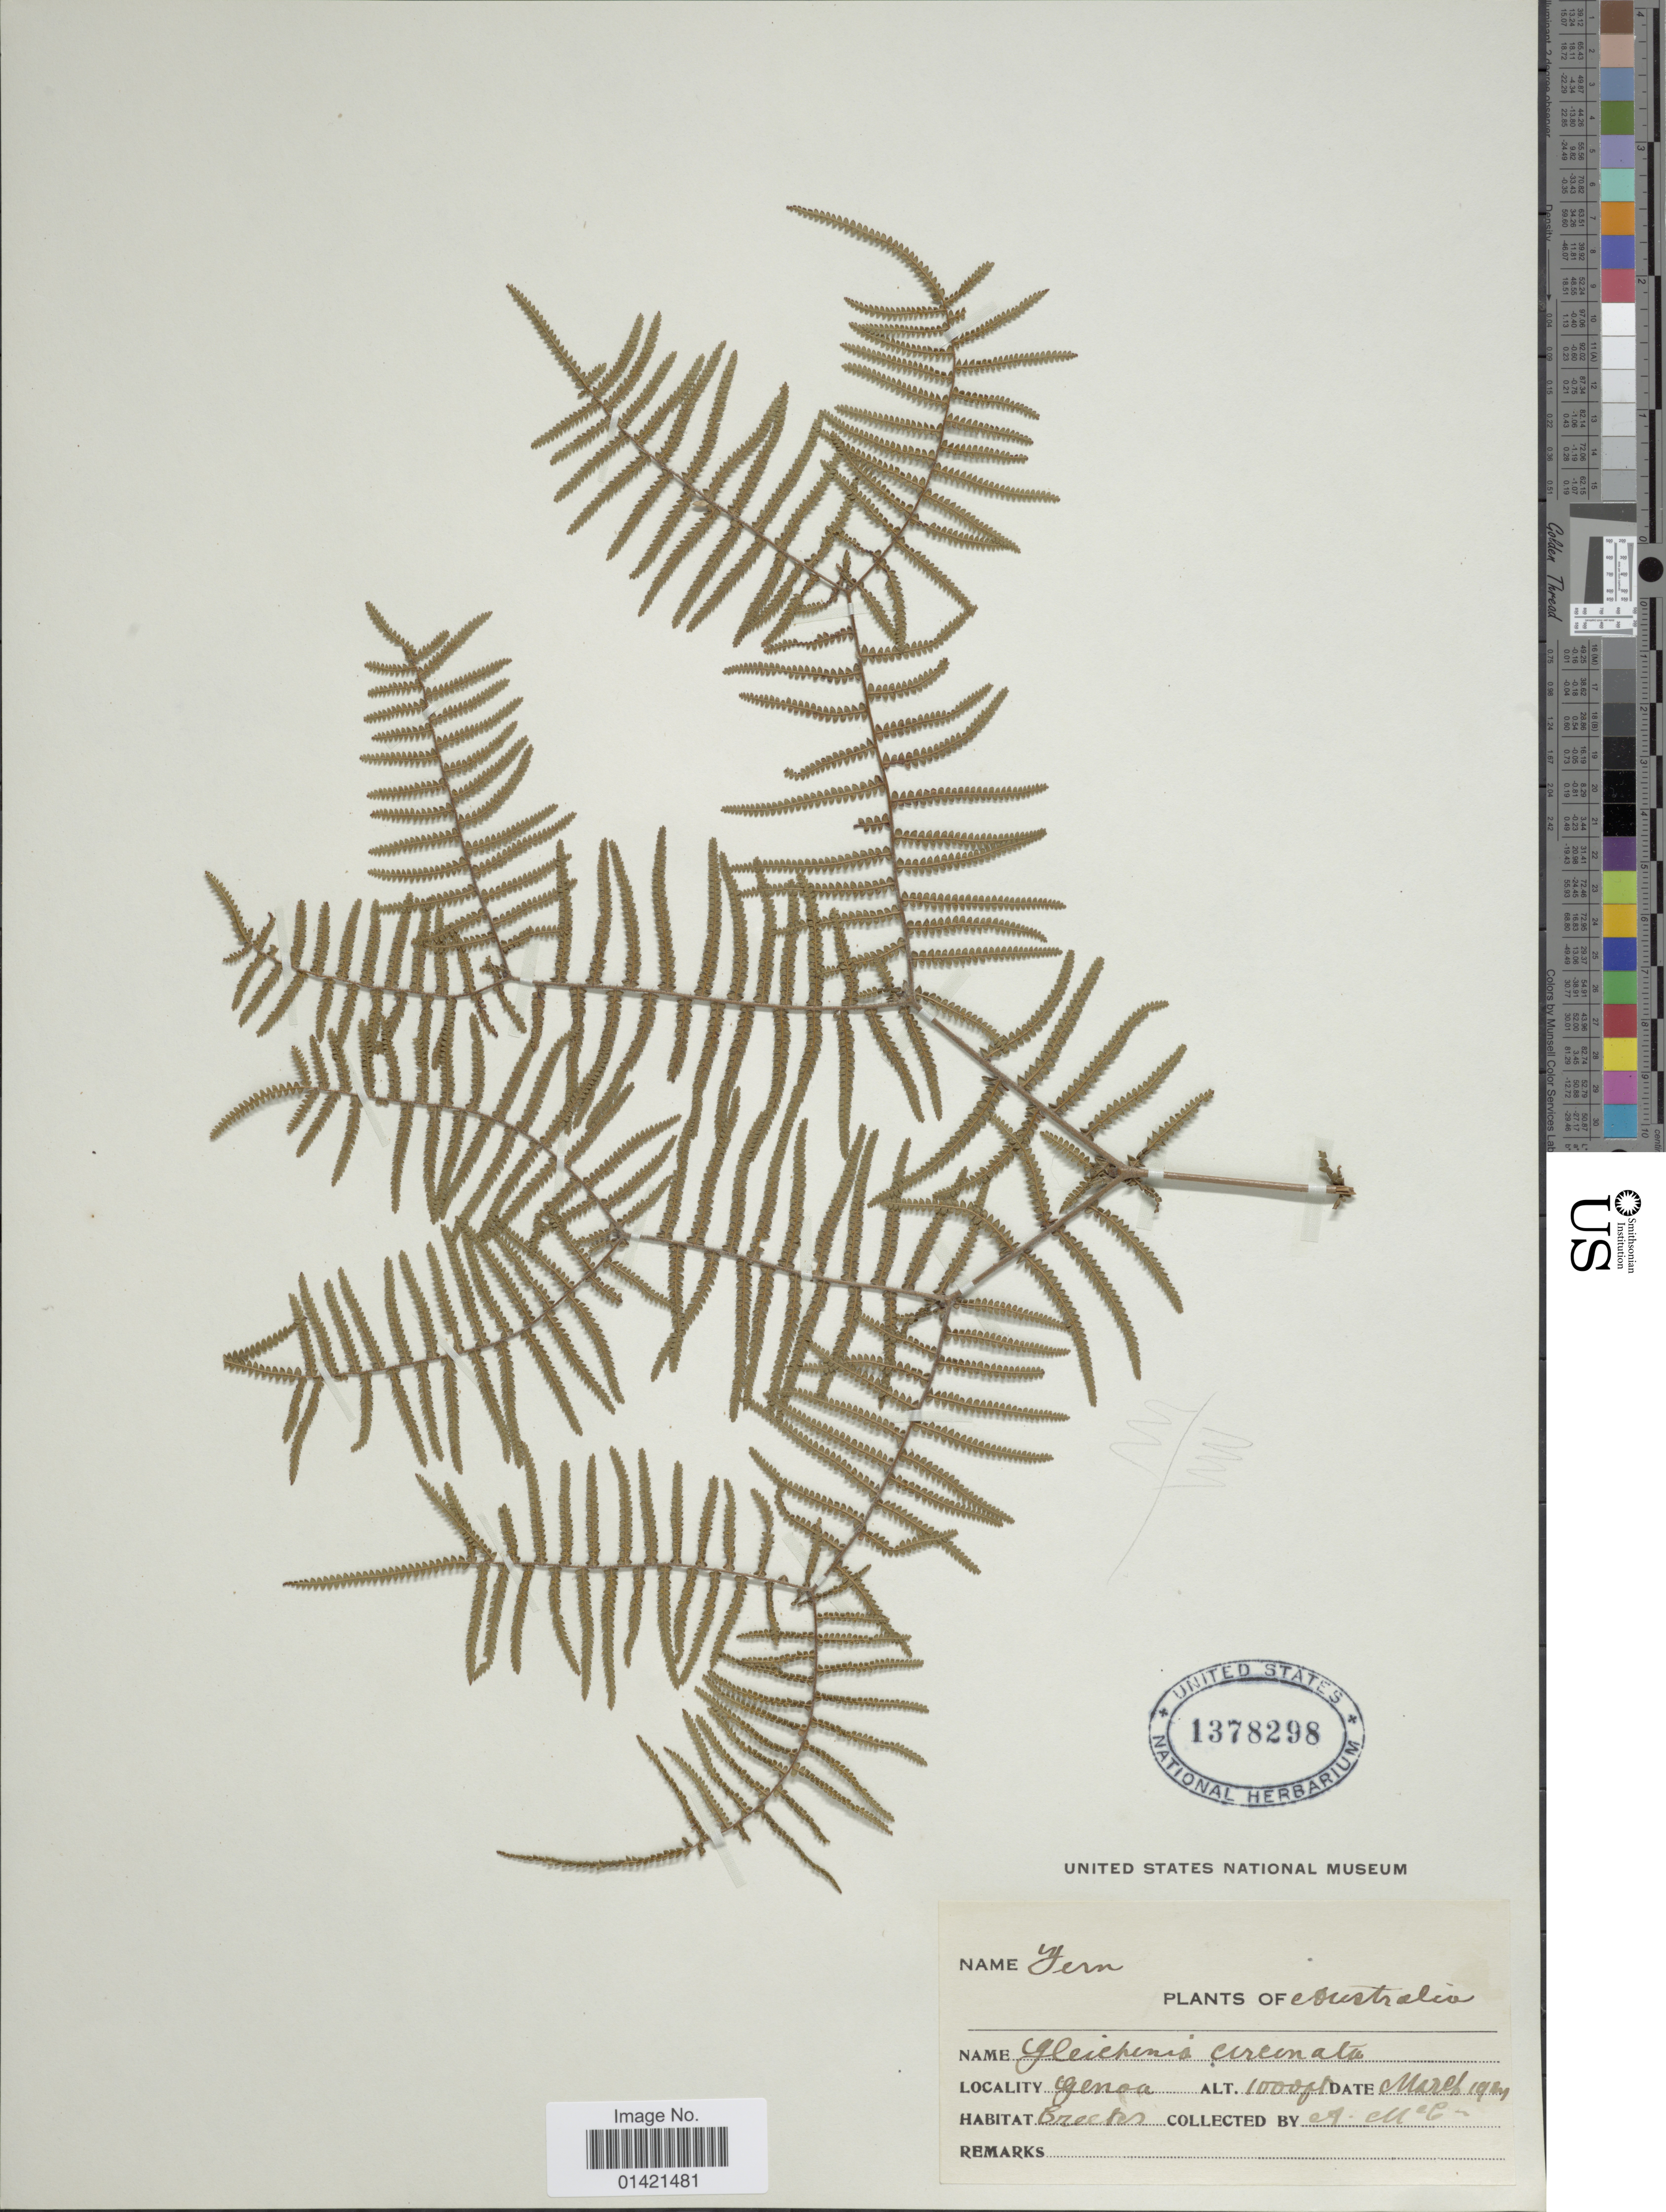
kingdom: Plantae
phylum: Tracheophyta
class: Polypodiopsida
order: Gleicheniales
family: Gleicheniaceae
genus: Gleichenia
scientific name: Gleichenia microphylla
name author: R. Br.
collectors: A. MacCaskill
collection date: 1924-03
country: Australia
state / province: Victoria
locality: Genoa.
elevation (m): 305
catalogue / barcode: US 1378298